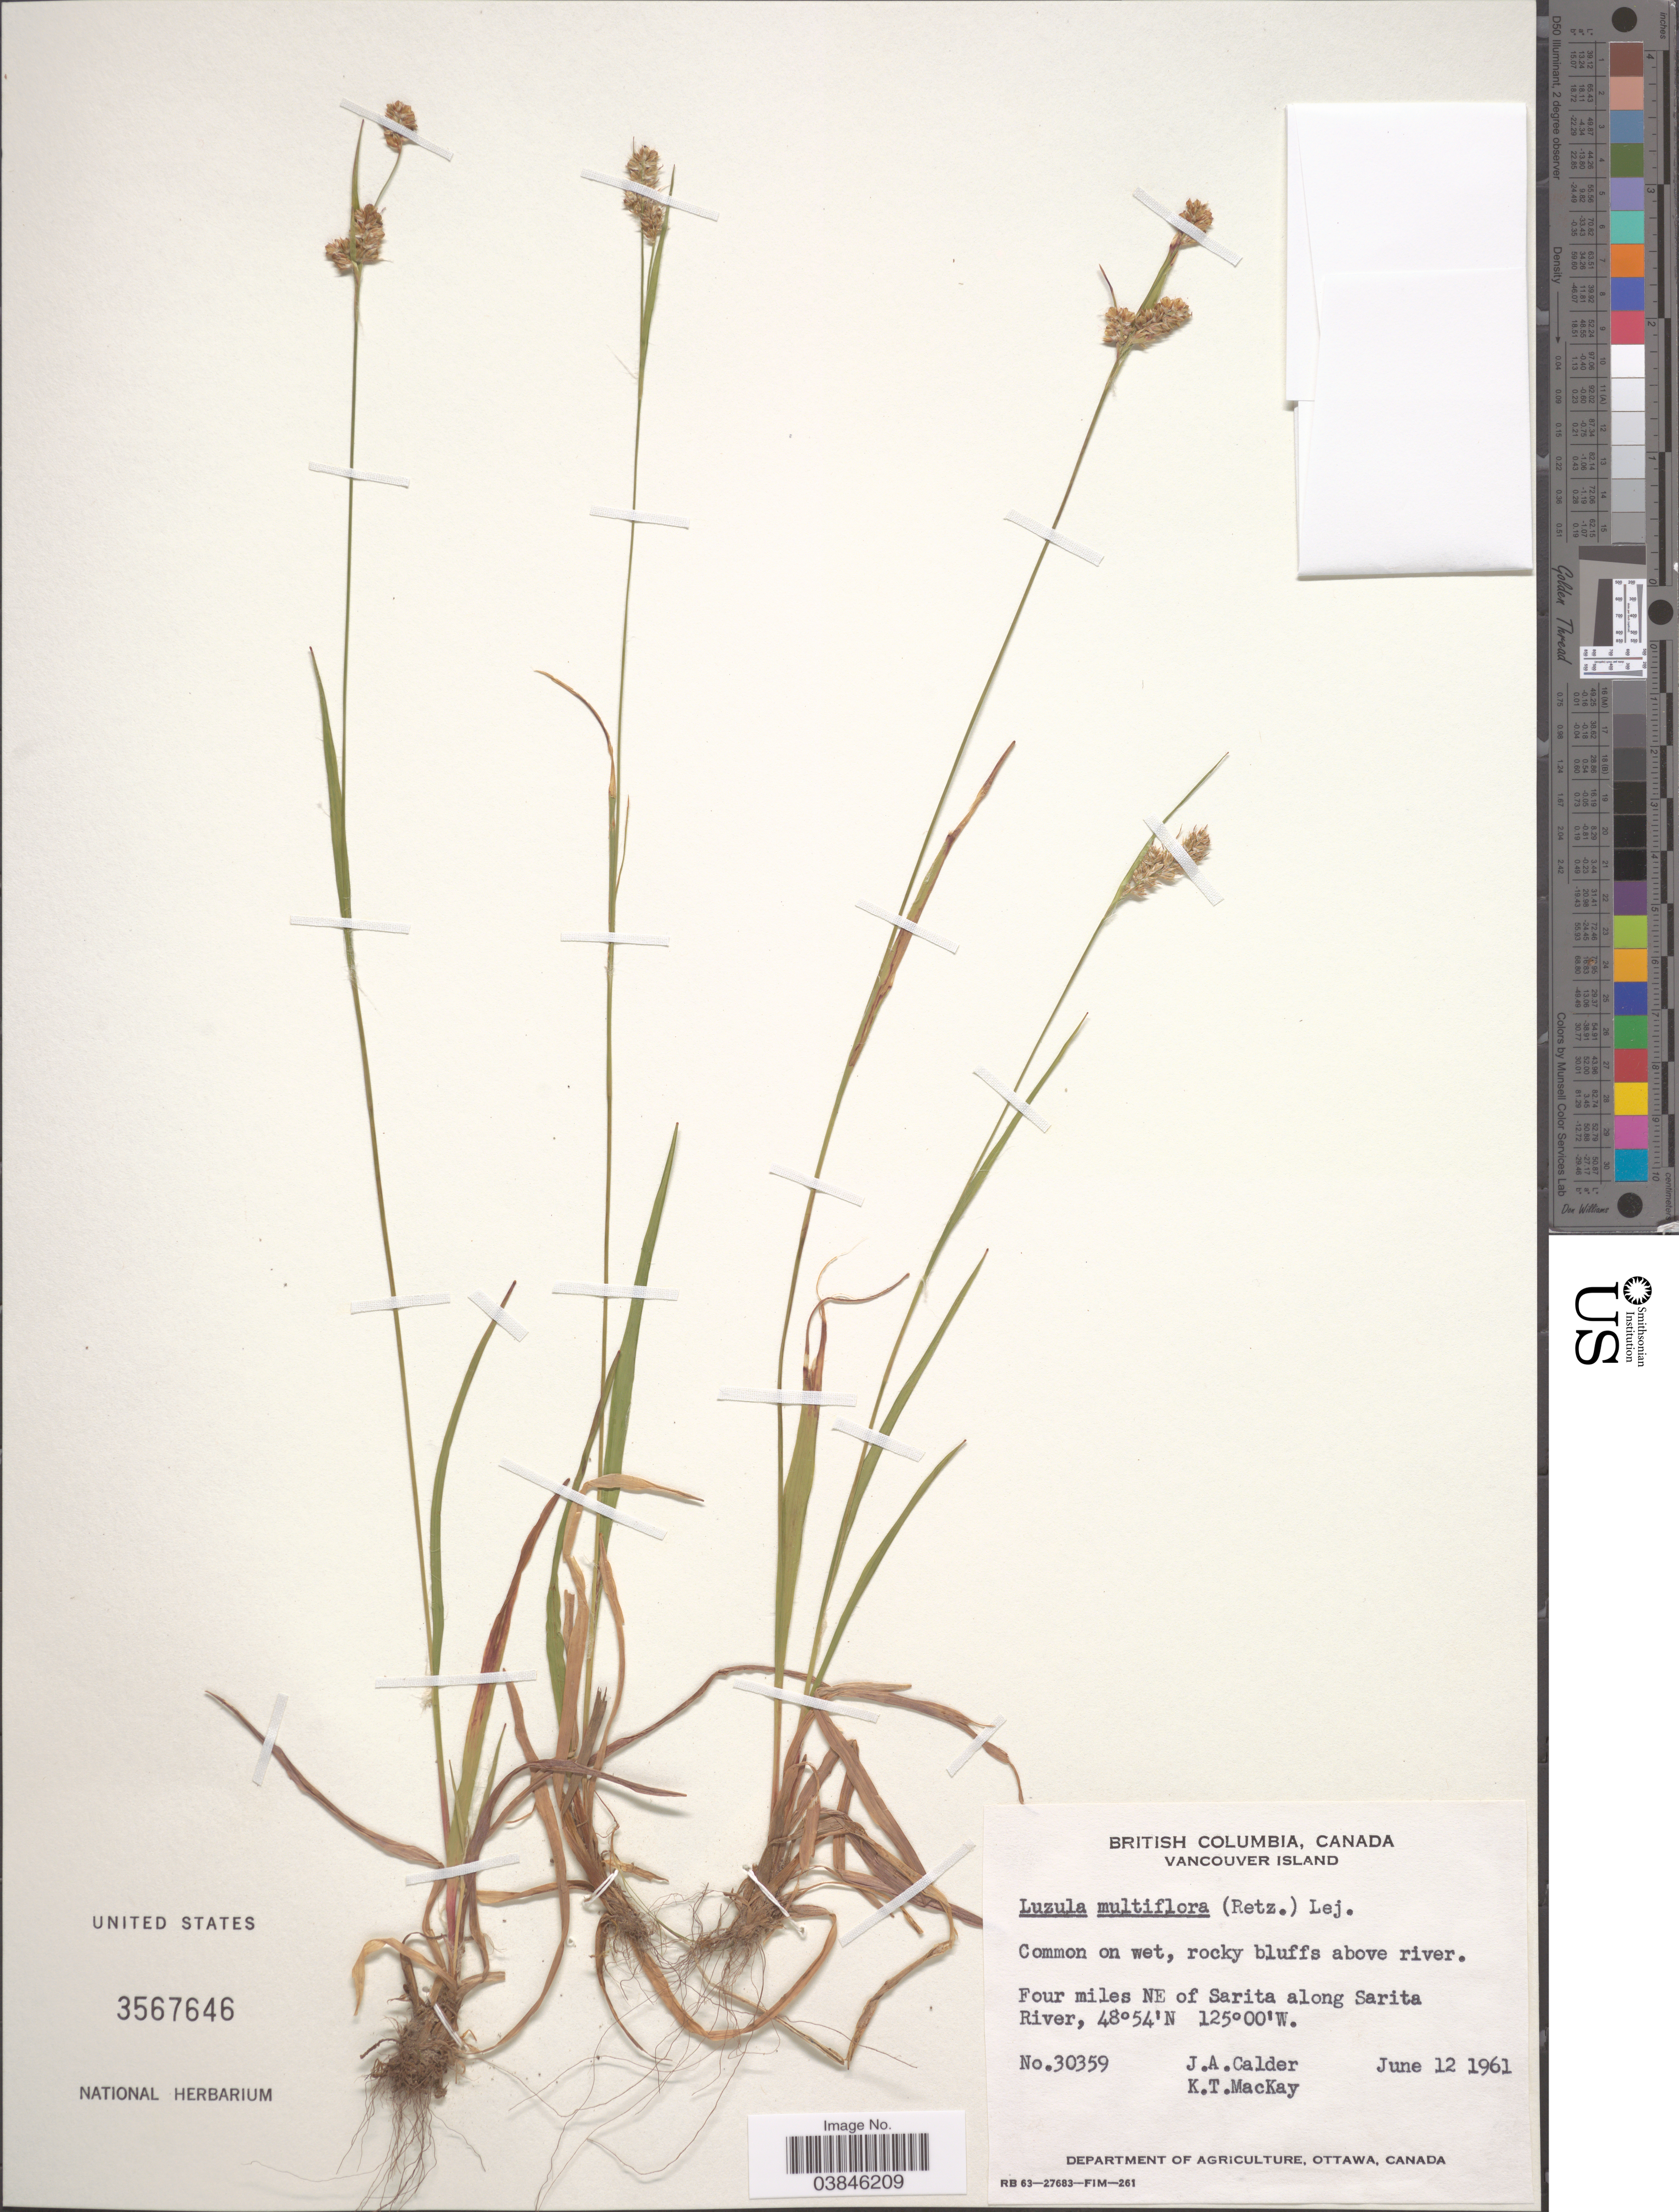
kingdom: Plantae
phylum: Tracheophyta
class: Liliopsida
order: Poales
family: Juncaceae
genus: Luzula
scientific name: Luzula multiflora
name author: (Ehrh.) Lej.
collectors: J. A. Calder & K. T. Mackay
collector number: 30359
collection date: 1961-06-12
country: Canada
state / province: British Columbia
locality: Vancouver Island. Four miles NE of Sarita along Sarita River.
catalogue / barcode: US 3567646